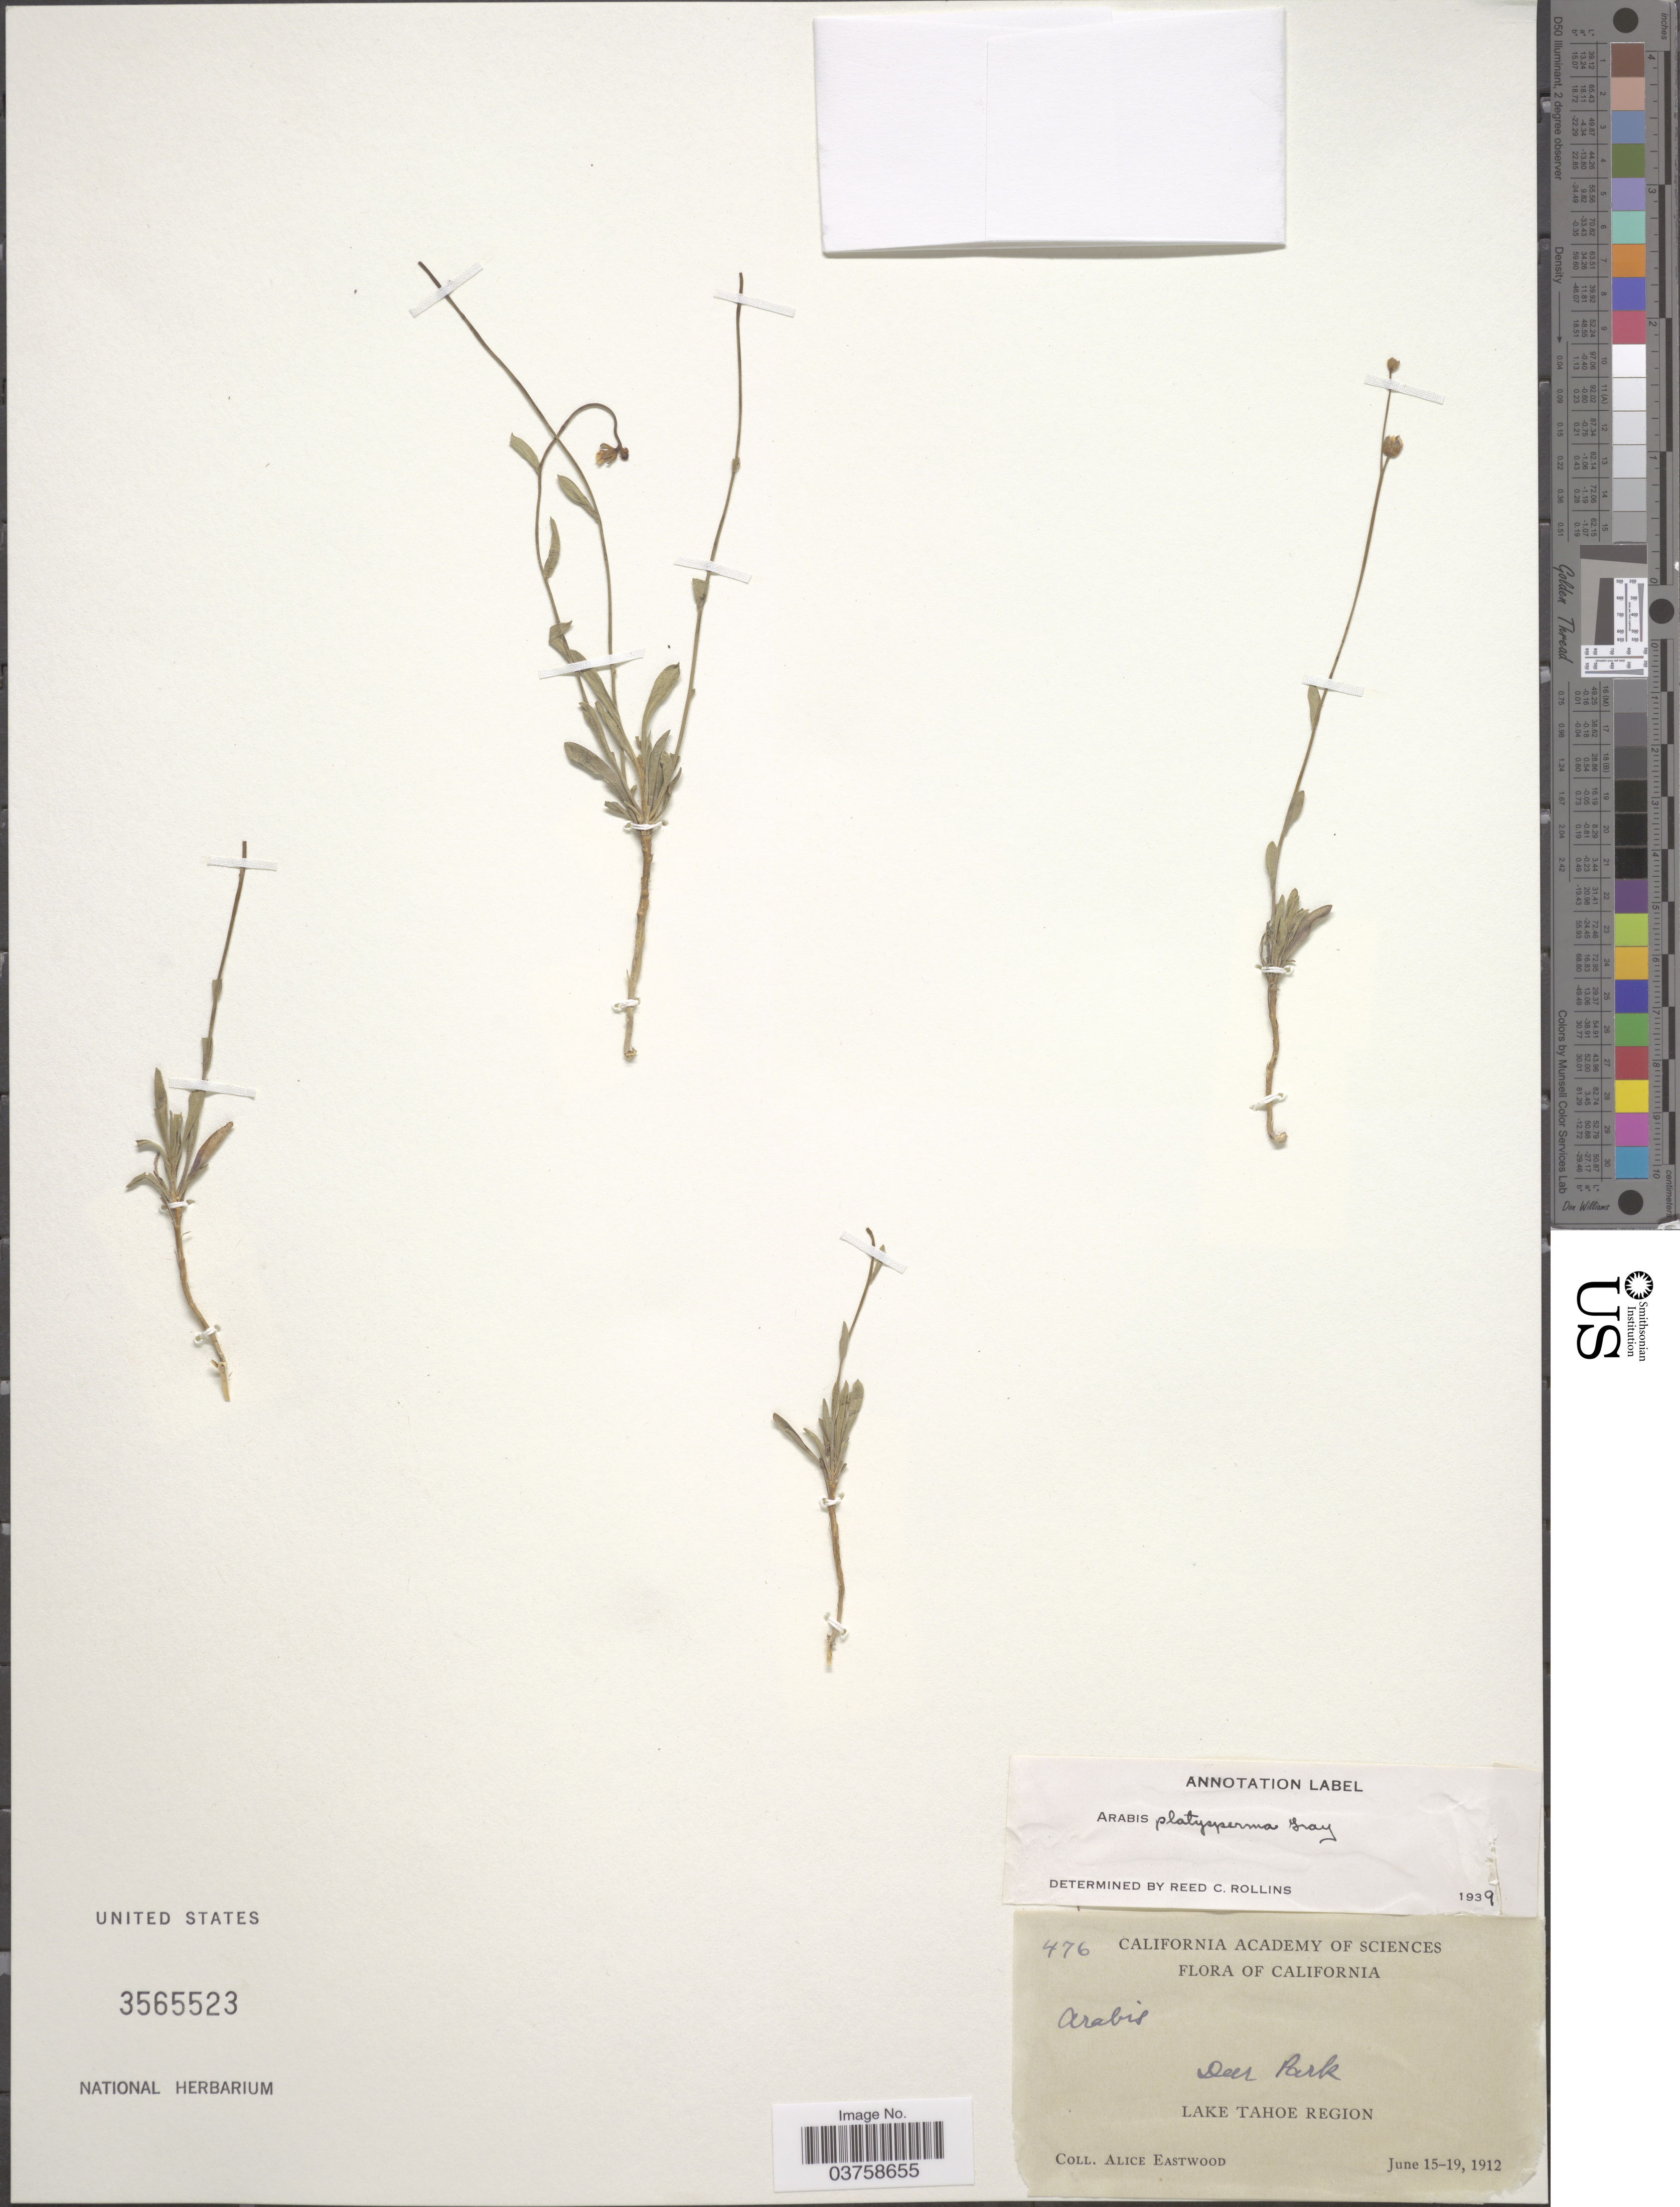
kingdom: Plantae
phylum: Tracheophyta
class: Magnoliopsida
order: Brassicales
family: Brassicaceae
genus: Arabis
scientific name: Arabis platysperma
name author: A. Gray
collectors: A. Eastwood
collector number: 476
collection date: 1912-06-15/1912-06-19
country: United States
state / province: California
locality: Deer Park. Lake Tahoe Region.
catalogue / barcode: US 3565523